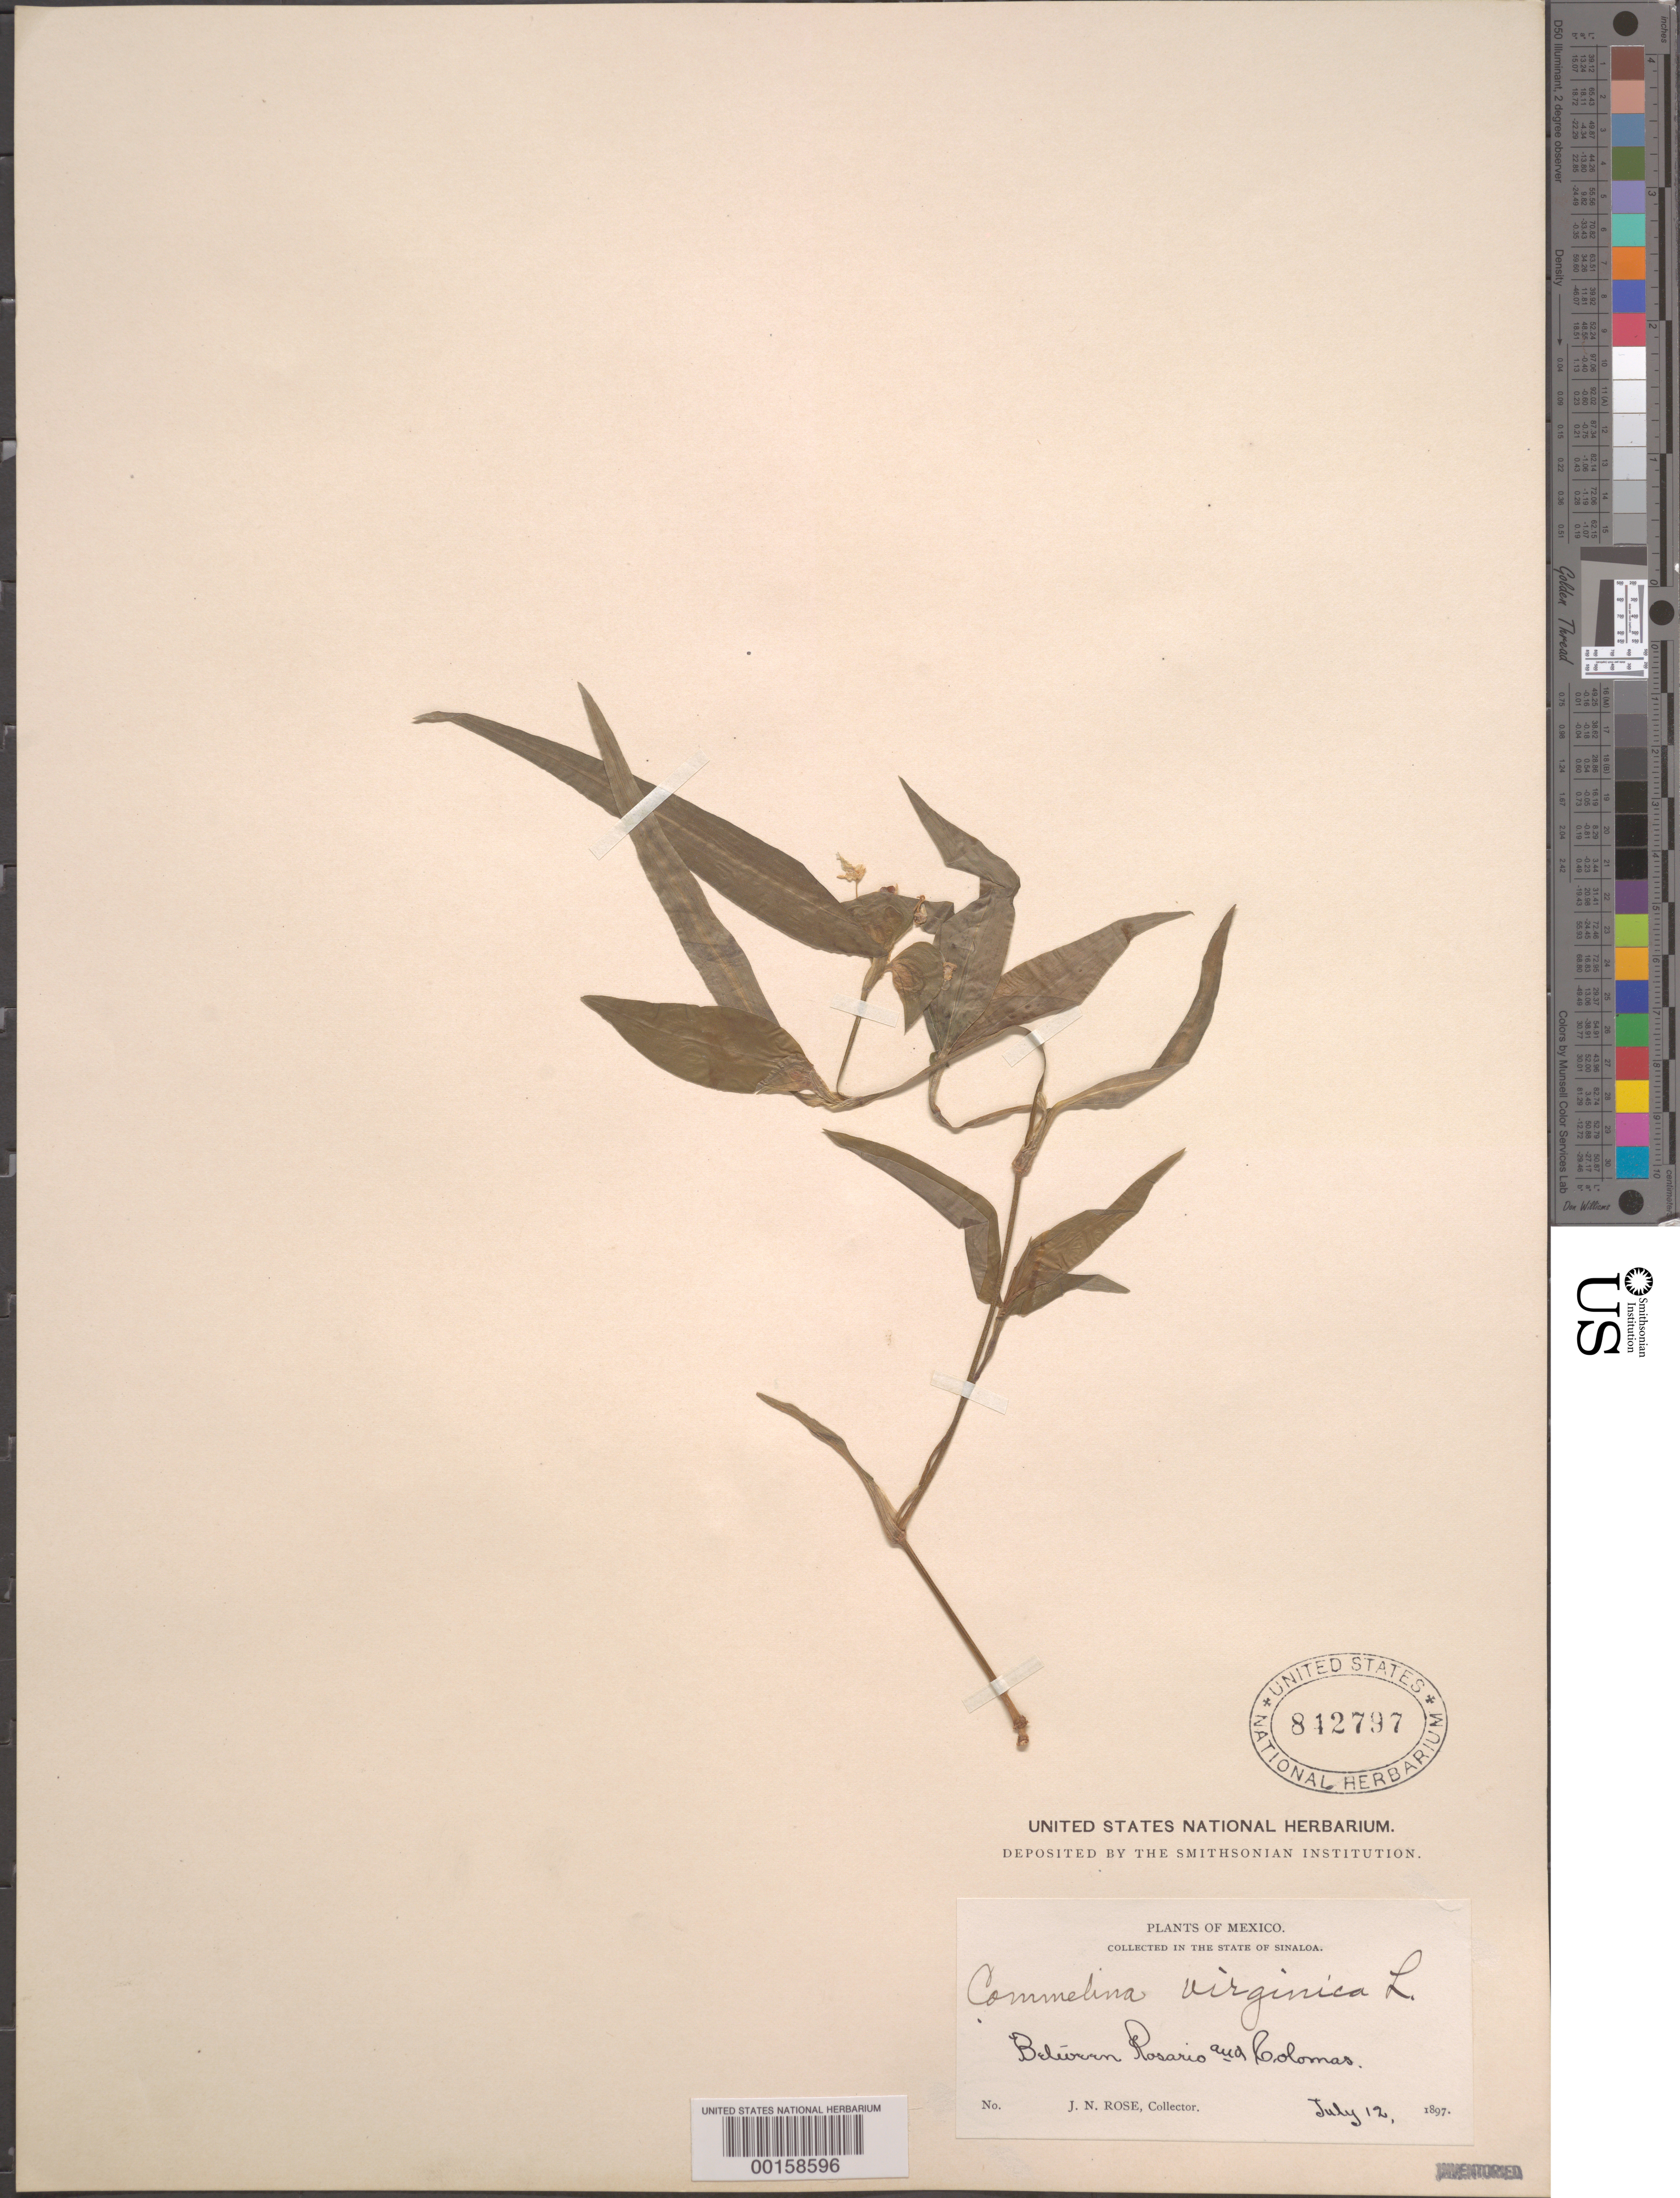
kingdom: Plantae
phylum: Tracheophyta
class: Liliopsida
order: Commelinales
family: Commelinaceae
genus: Commelina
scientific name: Commelina erecta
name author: L.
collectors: J. N. Rose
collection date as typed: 12 Jul 1897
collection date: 1897-07-12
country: Mexico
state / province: Sinaloa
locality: Between Rosario and colomas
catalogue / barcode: US 842797